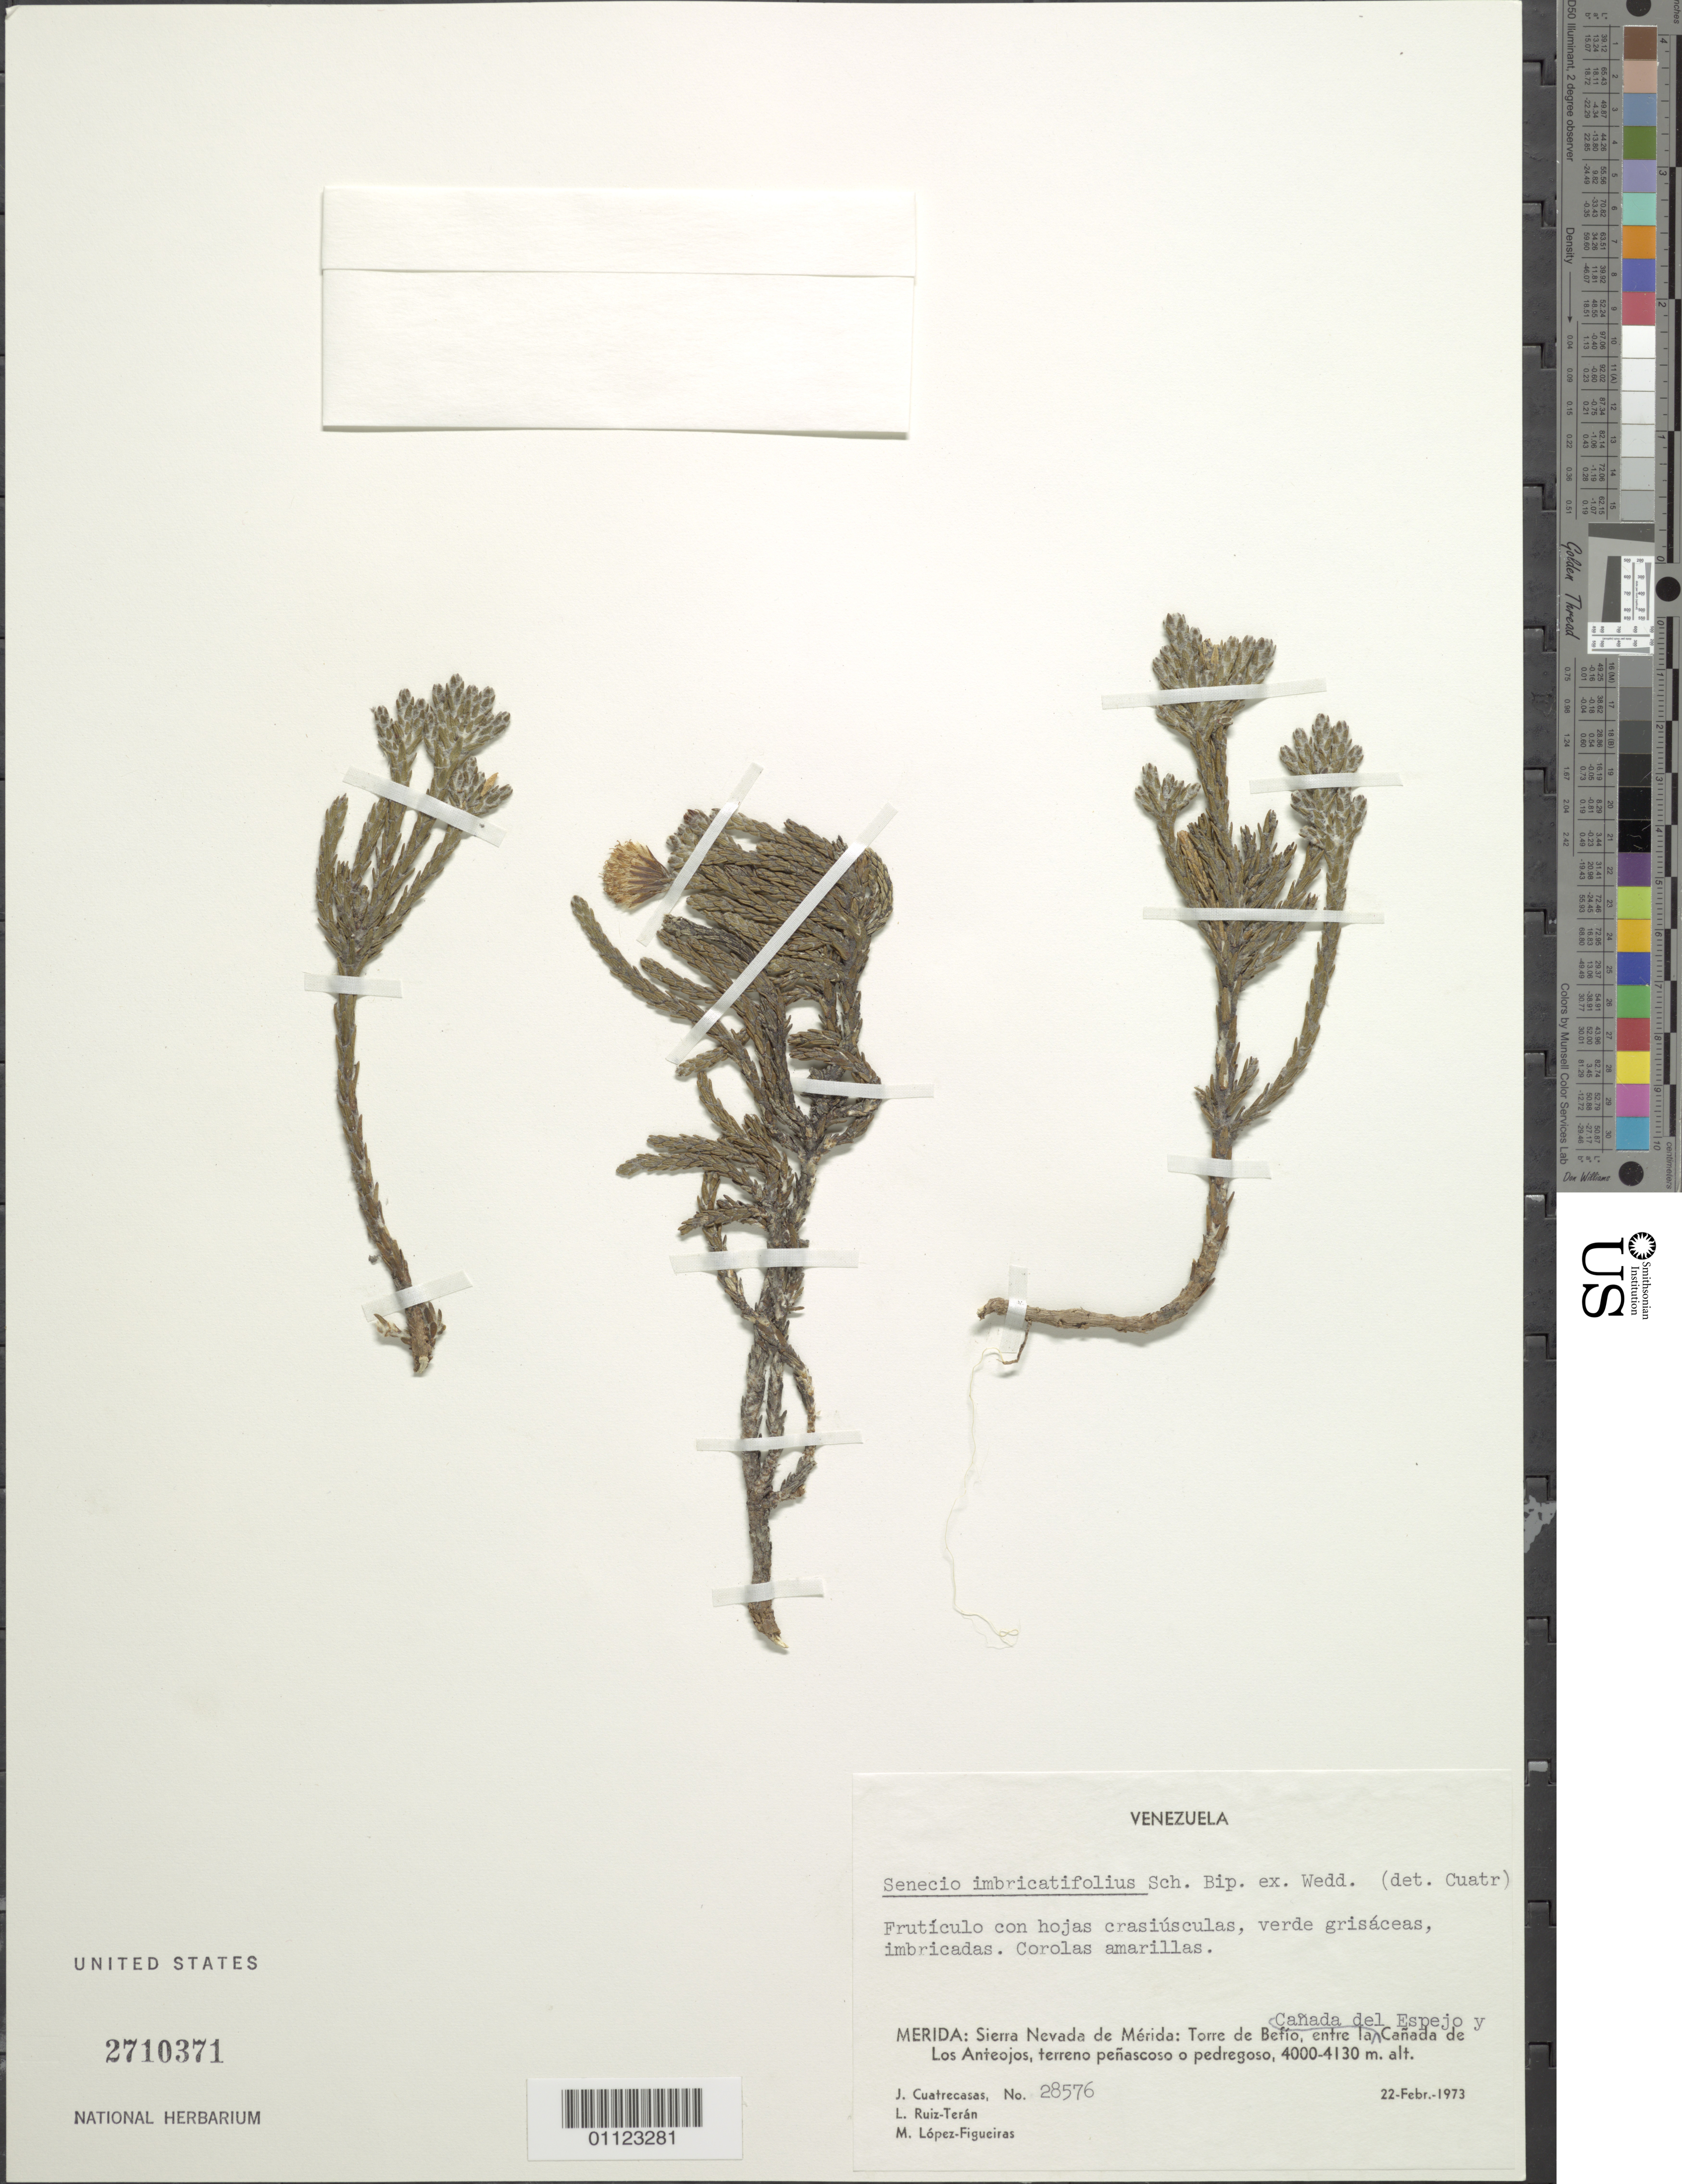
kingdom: Plantae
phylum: Tracheophyta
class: Magnoliopsida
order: Asterales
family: Asteraceae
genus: Pentacalia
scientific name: Pentacalia imbricatifolia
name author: (Sch. Bip. ex Wedd.) Cuatrec.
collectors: J. Cuatrecasas, L. E. Ruíz-Terán & M. López Figueiras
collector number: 28576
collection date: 1973-02-22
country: Venezuela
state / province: Mérida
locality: Sierra Nevada de Mérida: Torre de Befío, entre la Cañada del Espejo y Cañada de Los Anteojos,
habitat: Terreno peñascoso o pedregoso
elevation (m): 4000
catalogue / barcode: US 2710371